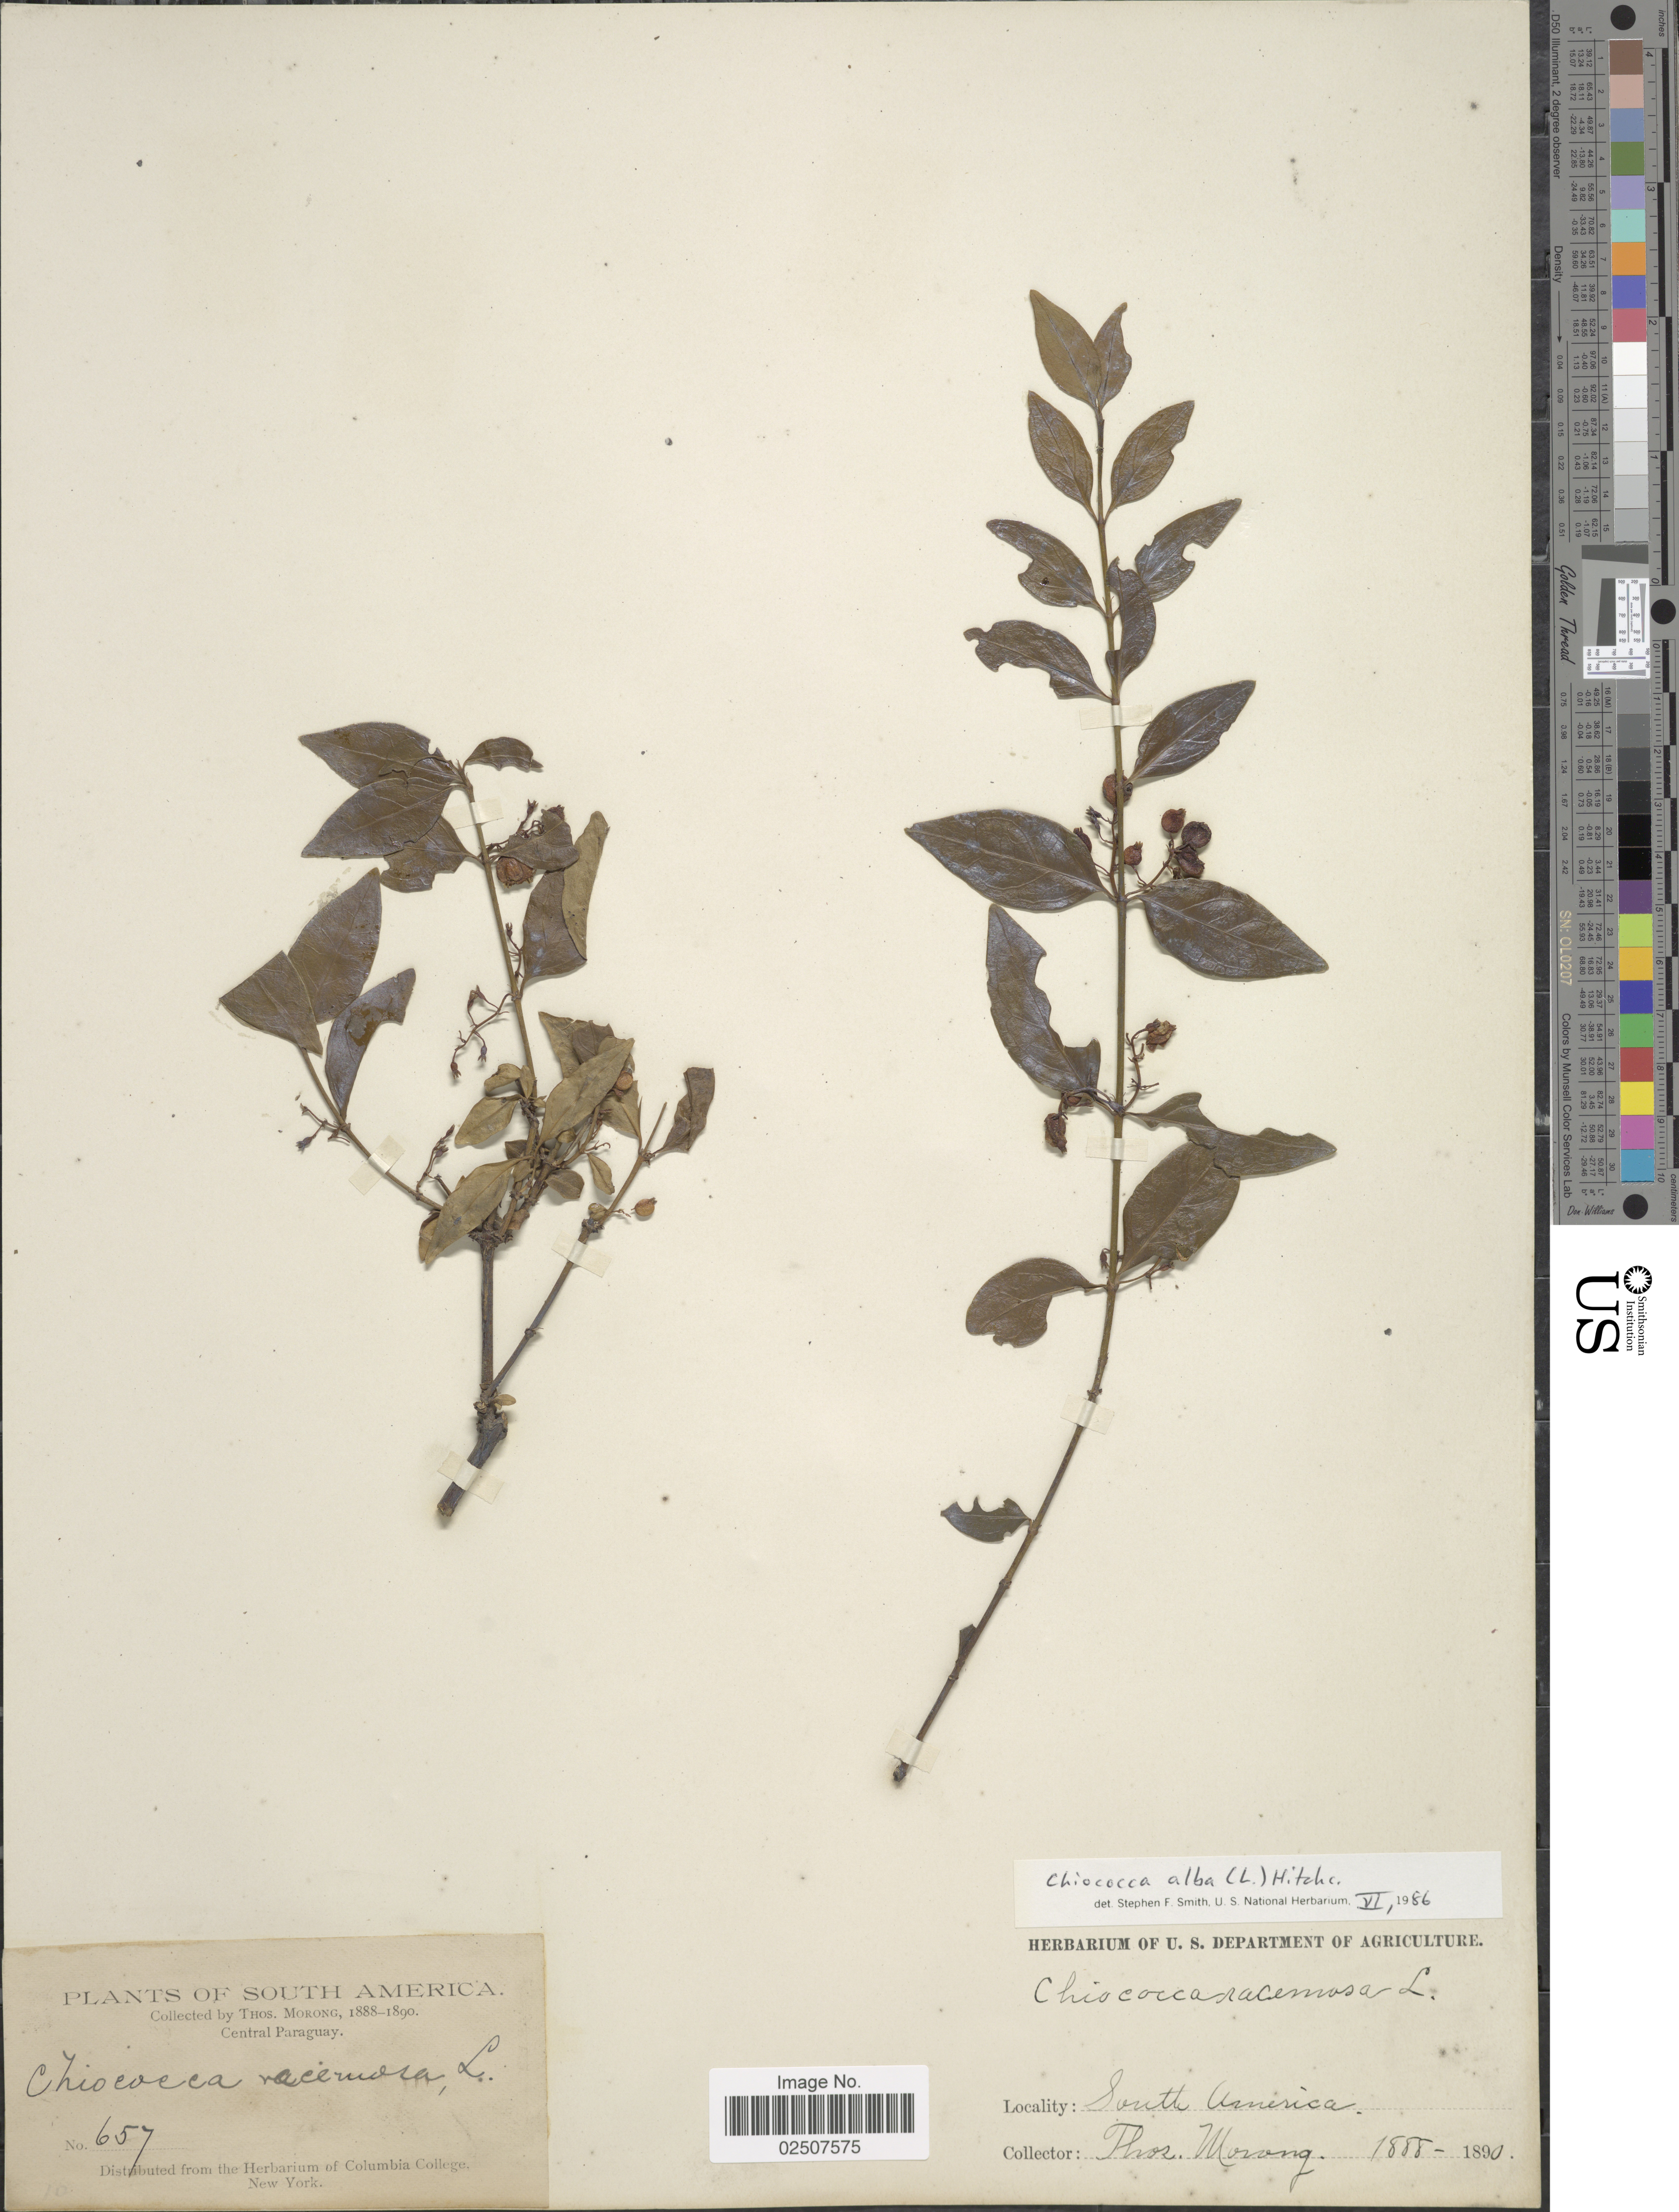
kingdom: Plantae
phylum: Tracheophyta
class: Magnoliopsida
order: Gentianales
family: Rubiaceae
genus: Chiococca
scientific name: Chiococca alba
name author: (L.) Hitchc.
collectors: ex herb. T. Morong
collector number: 657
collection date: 1888/1890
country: Paraguay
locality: Central Paraguay, South America